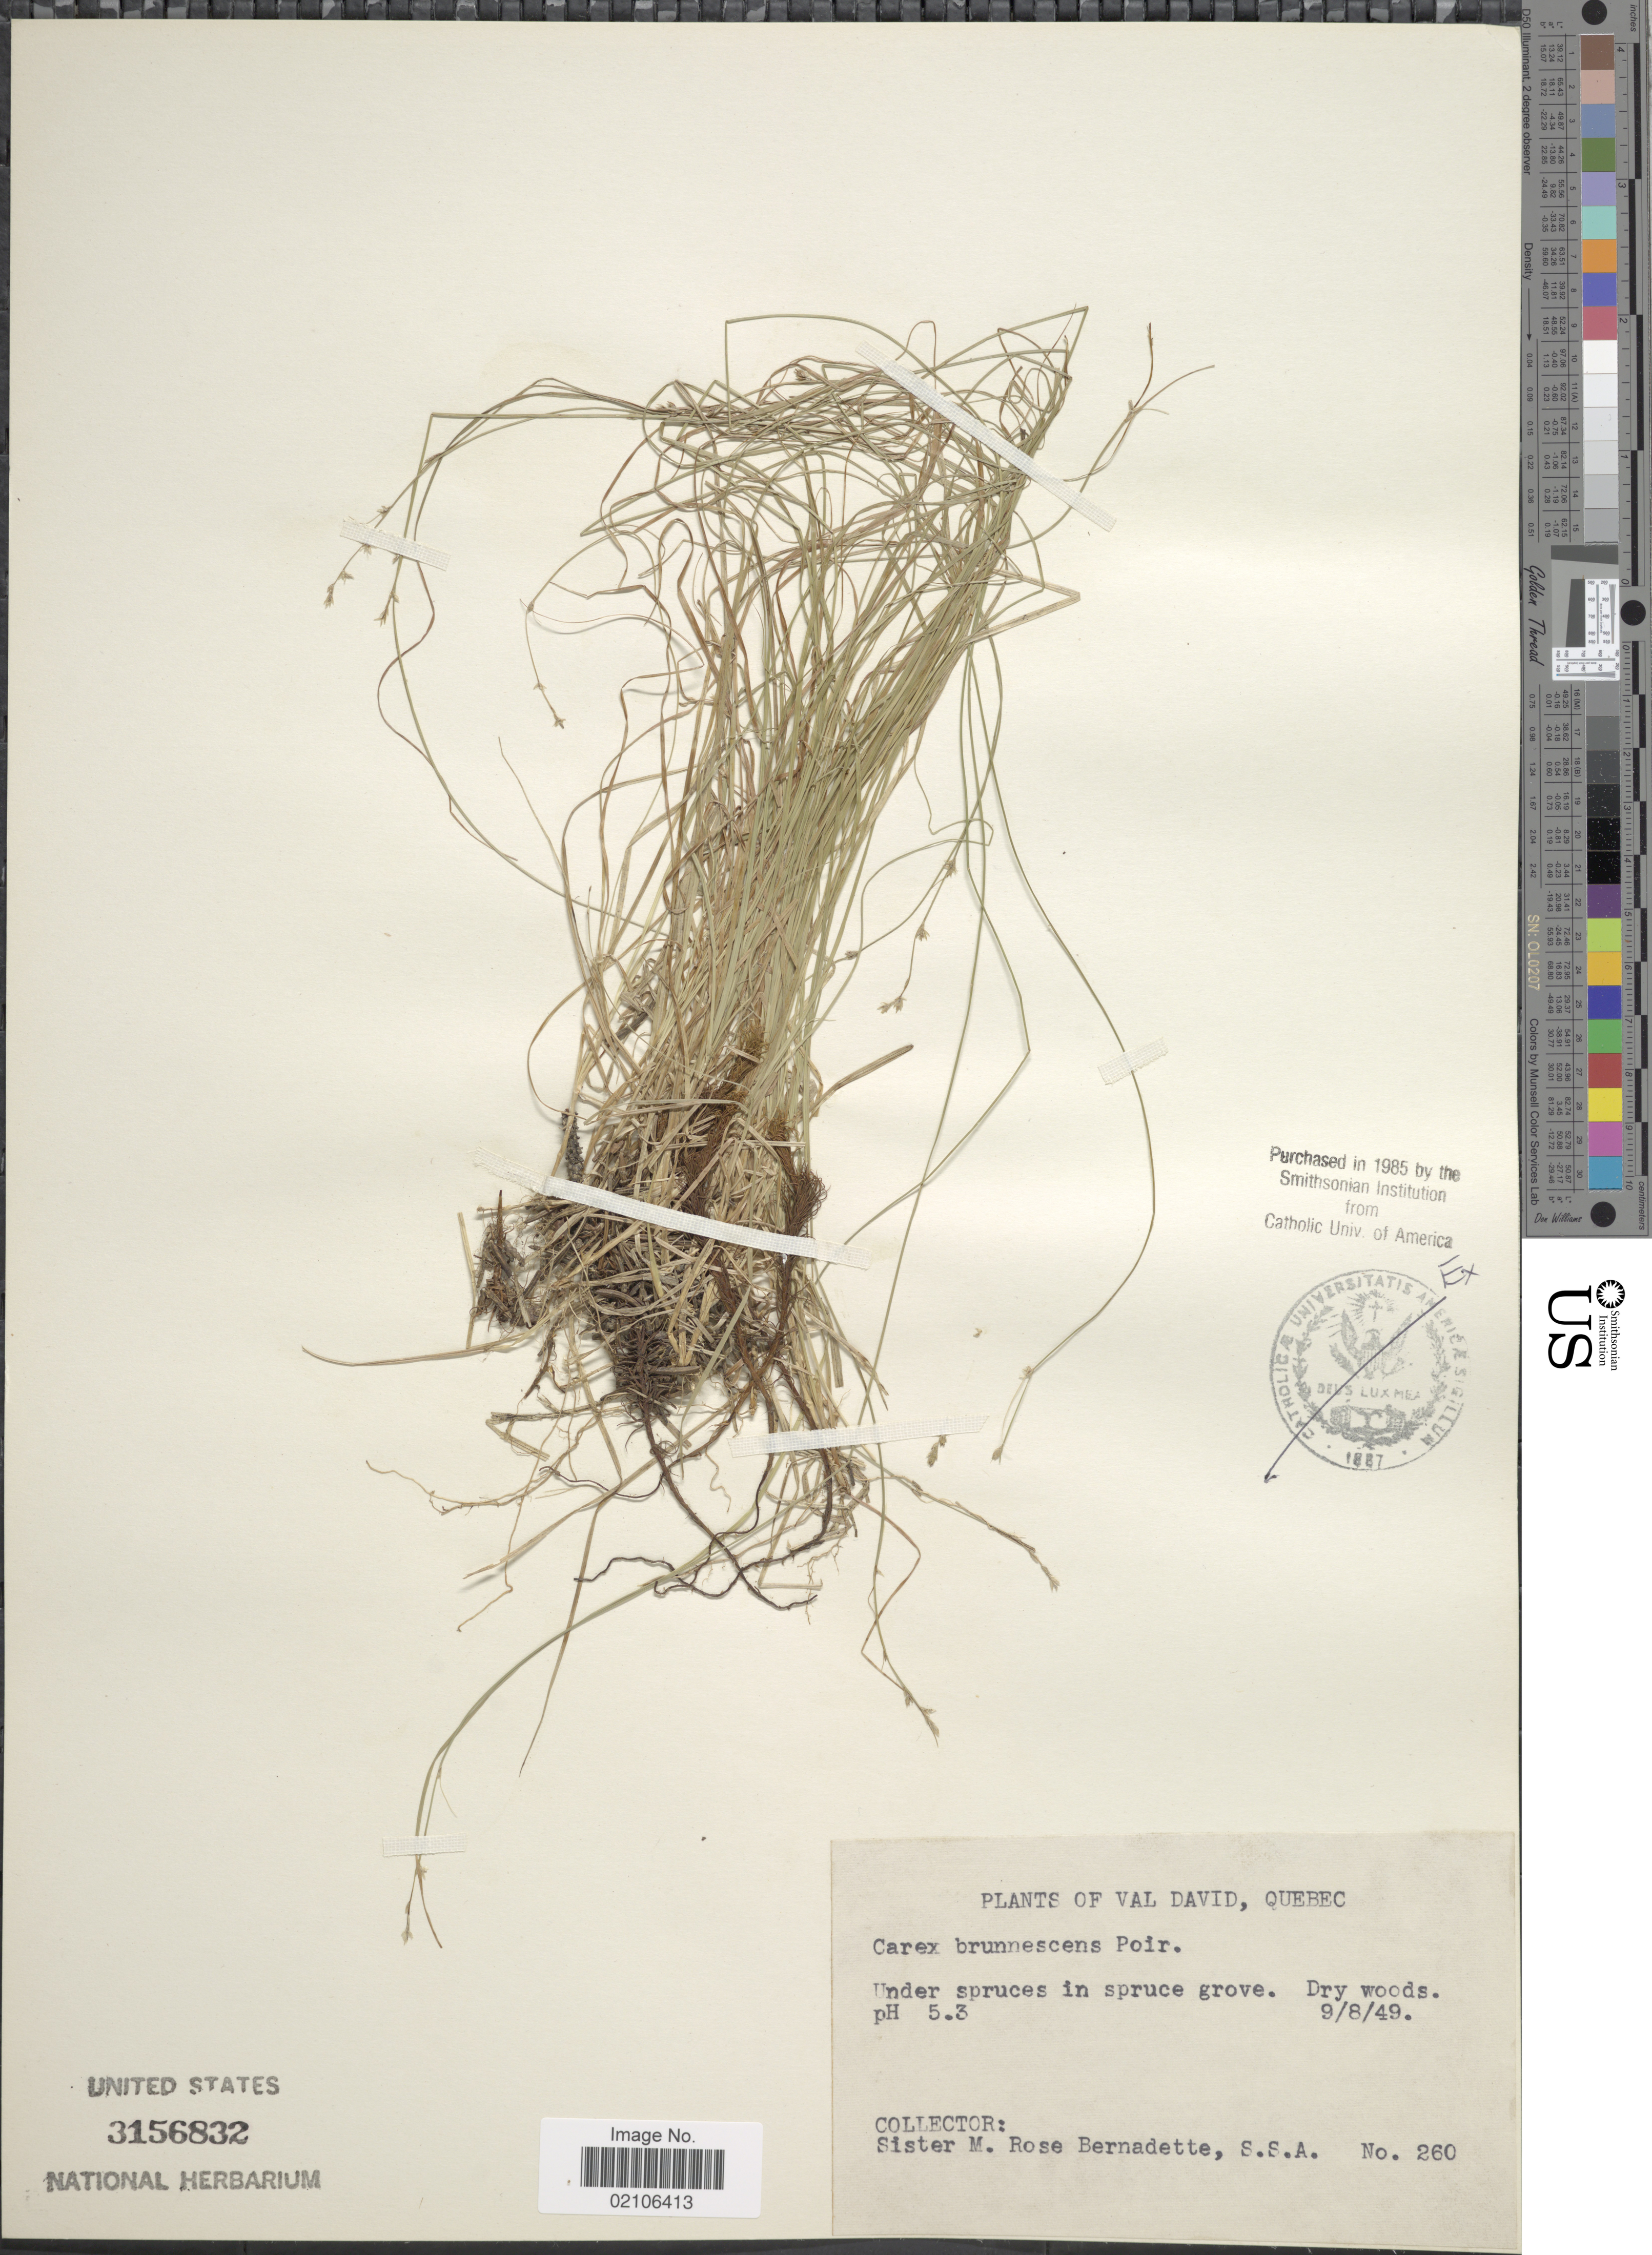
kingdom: Plantae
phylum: Tracheophyta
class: Liliopsida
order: Poales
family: Cyperaceae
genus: Carex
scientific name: Carex brunnescens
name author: (Pers.) Poir.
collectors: M. Bernadette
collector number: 260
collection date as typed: Transcribed d/m/y: 8/9/49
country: Canada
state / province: Quebec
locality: Val David, PH 5.3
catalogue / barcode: US 3156832